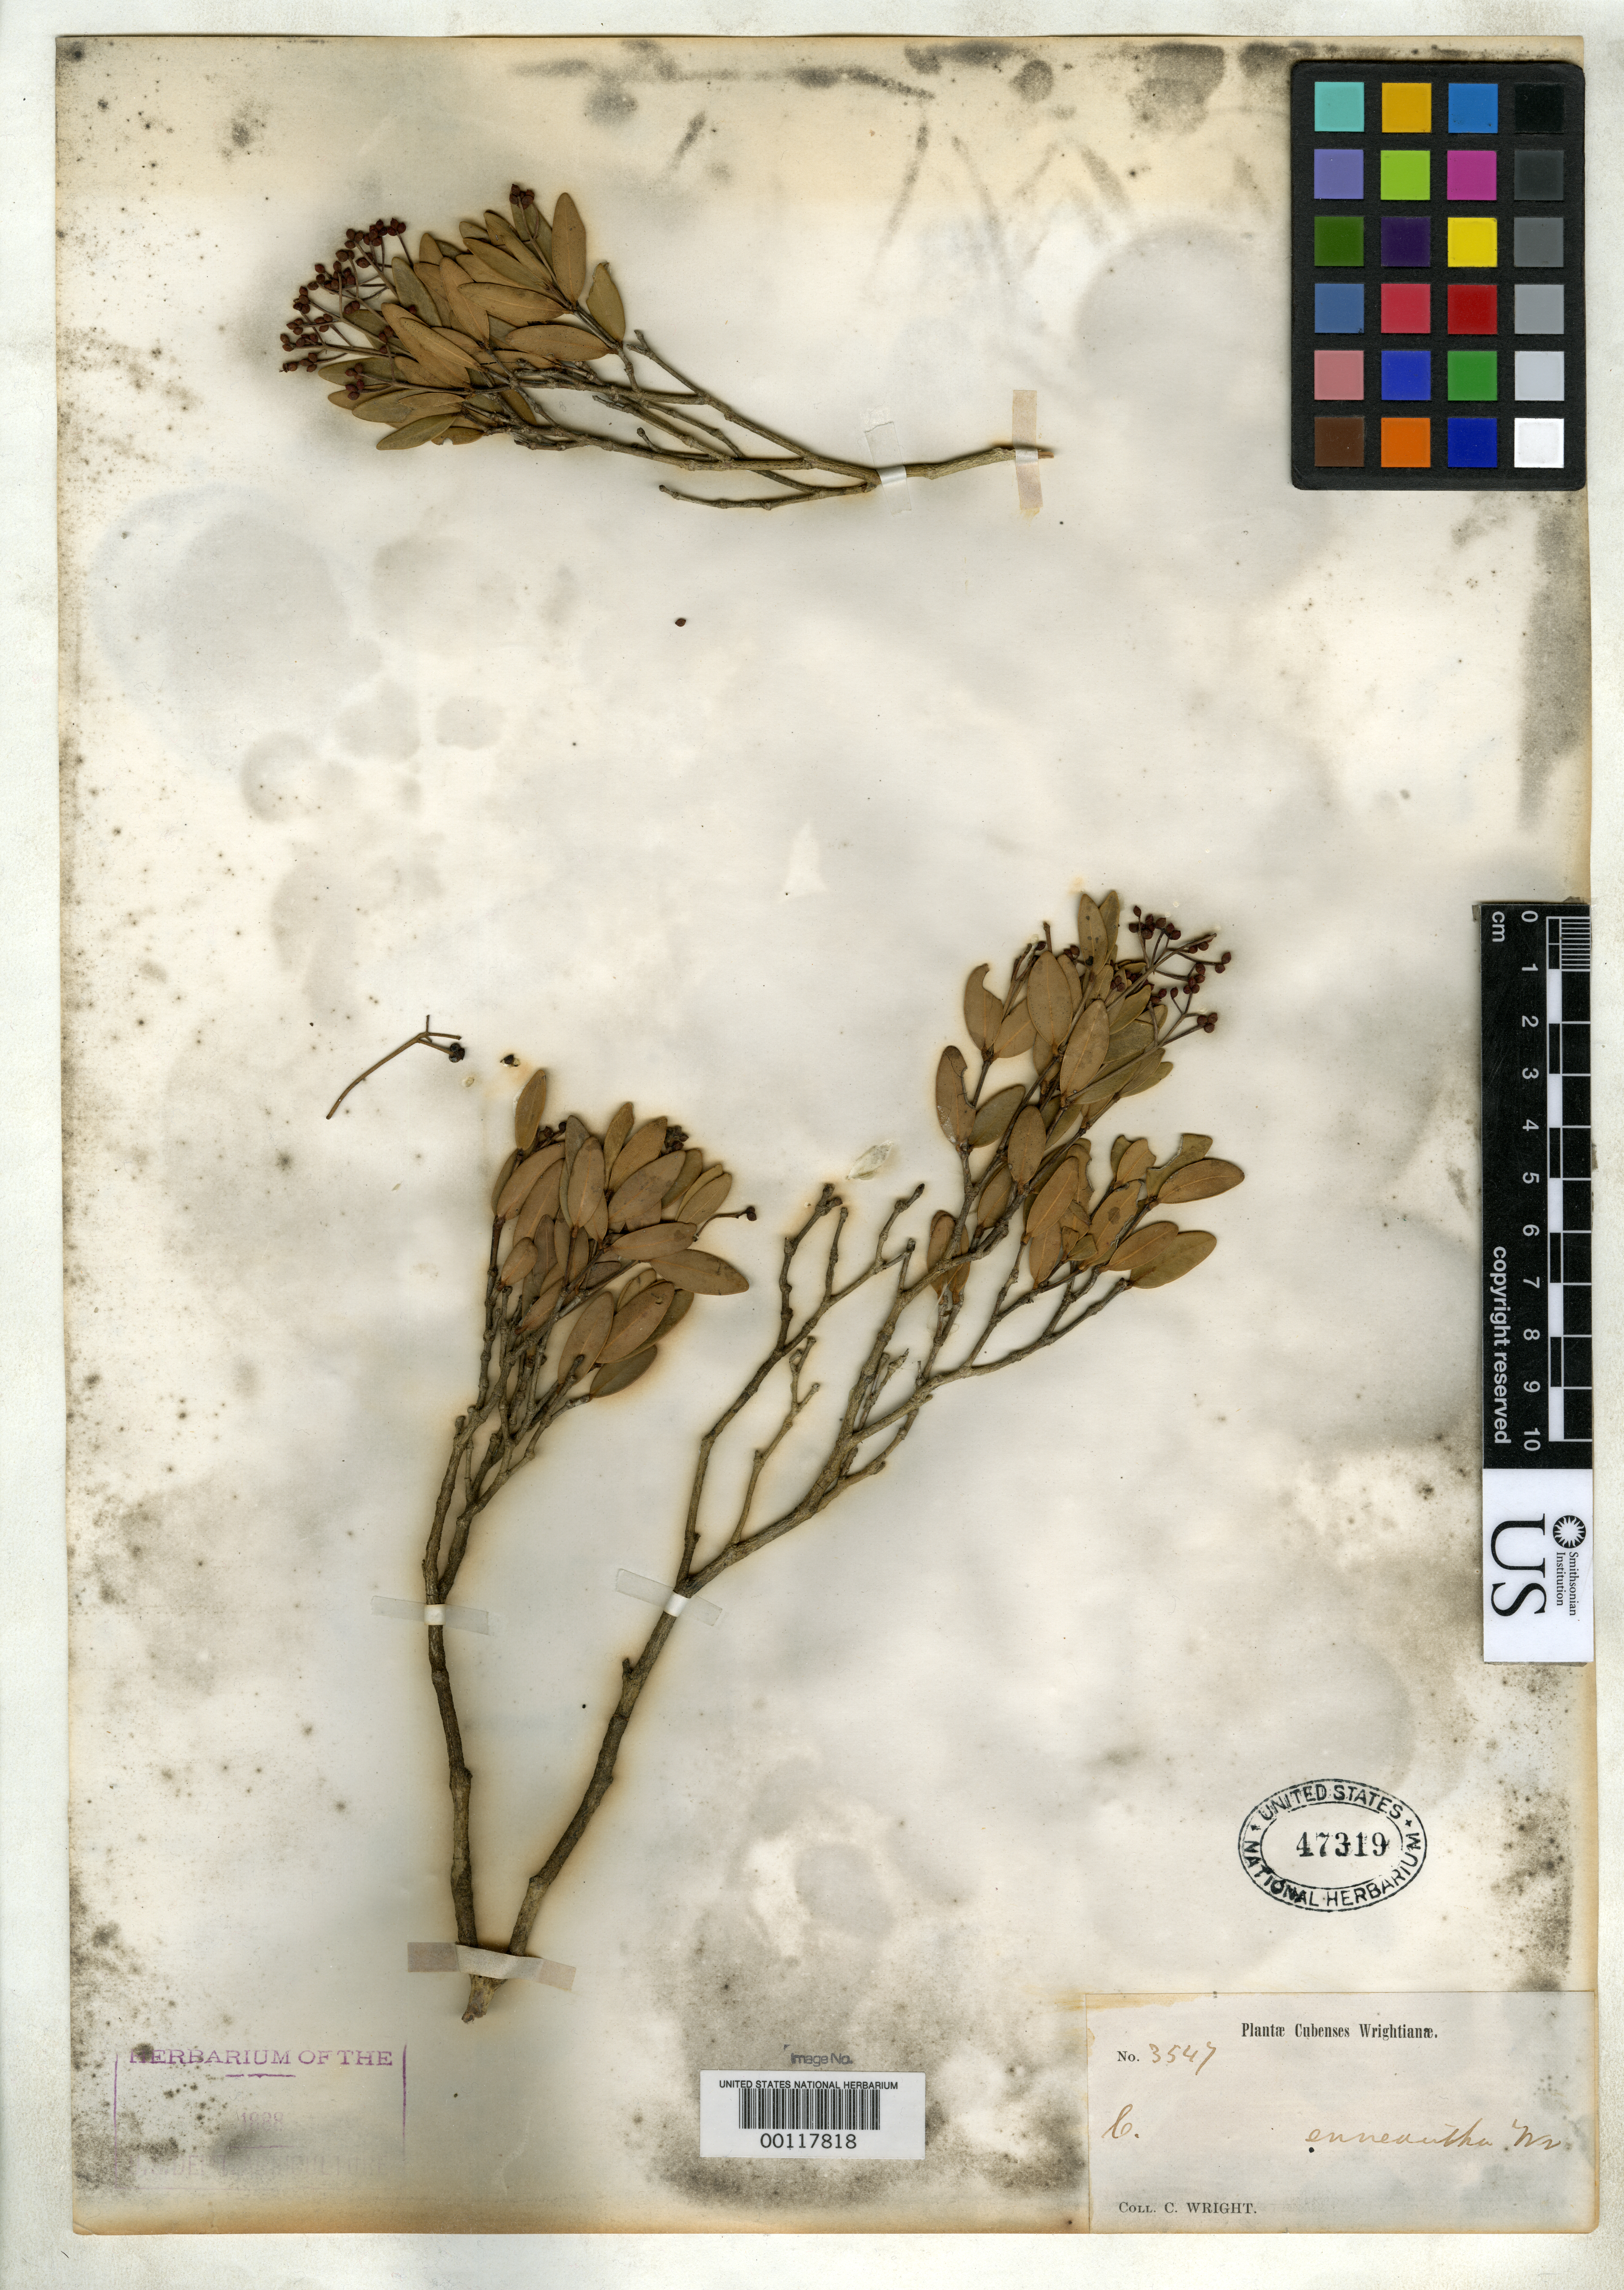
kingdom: Plantae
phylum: Tracheophyta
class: Magnoliopsida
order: Myrtales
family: Myrtaceae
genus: Calyptranthes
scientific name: Calyptranthes enneantha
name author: C. Wright in Sauvalle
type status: Type Collection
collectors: C. Wright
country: Cuba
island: Greater Antilles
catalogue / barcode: US 47319